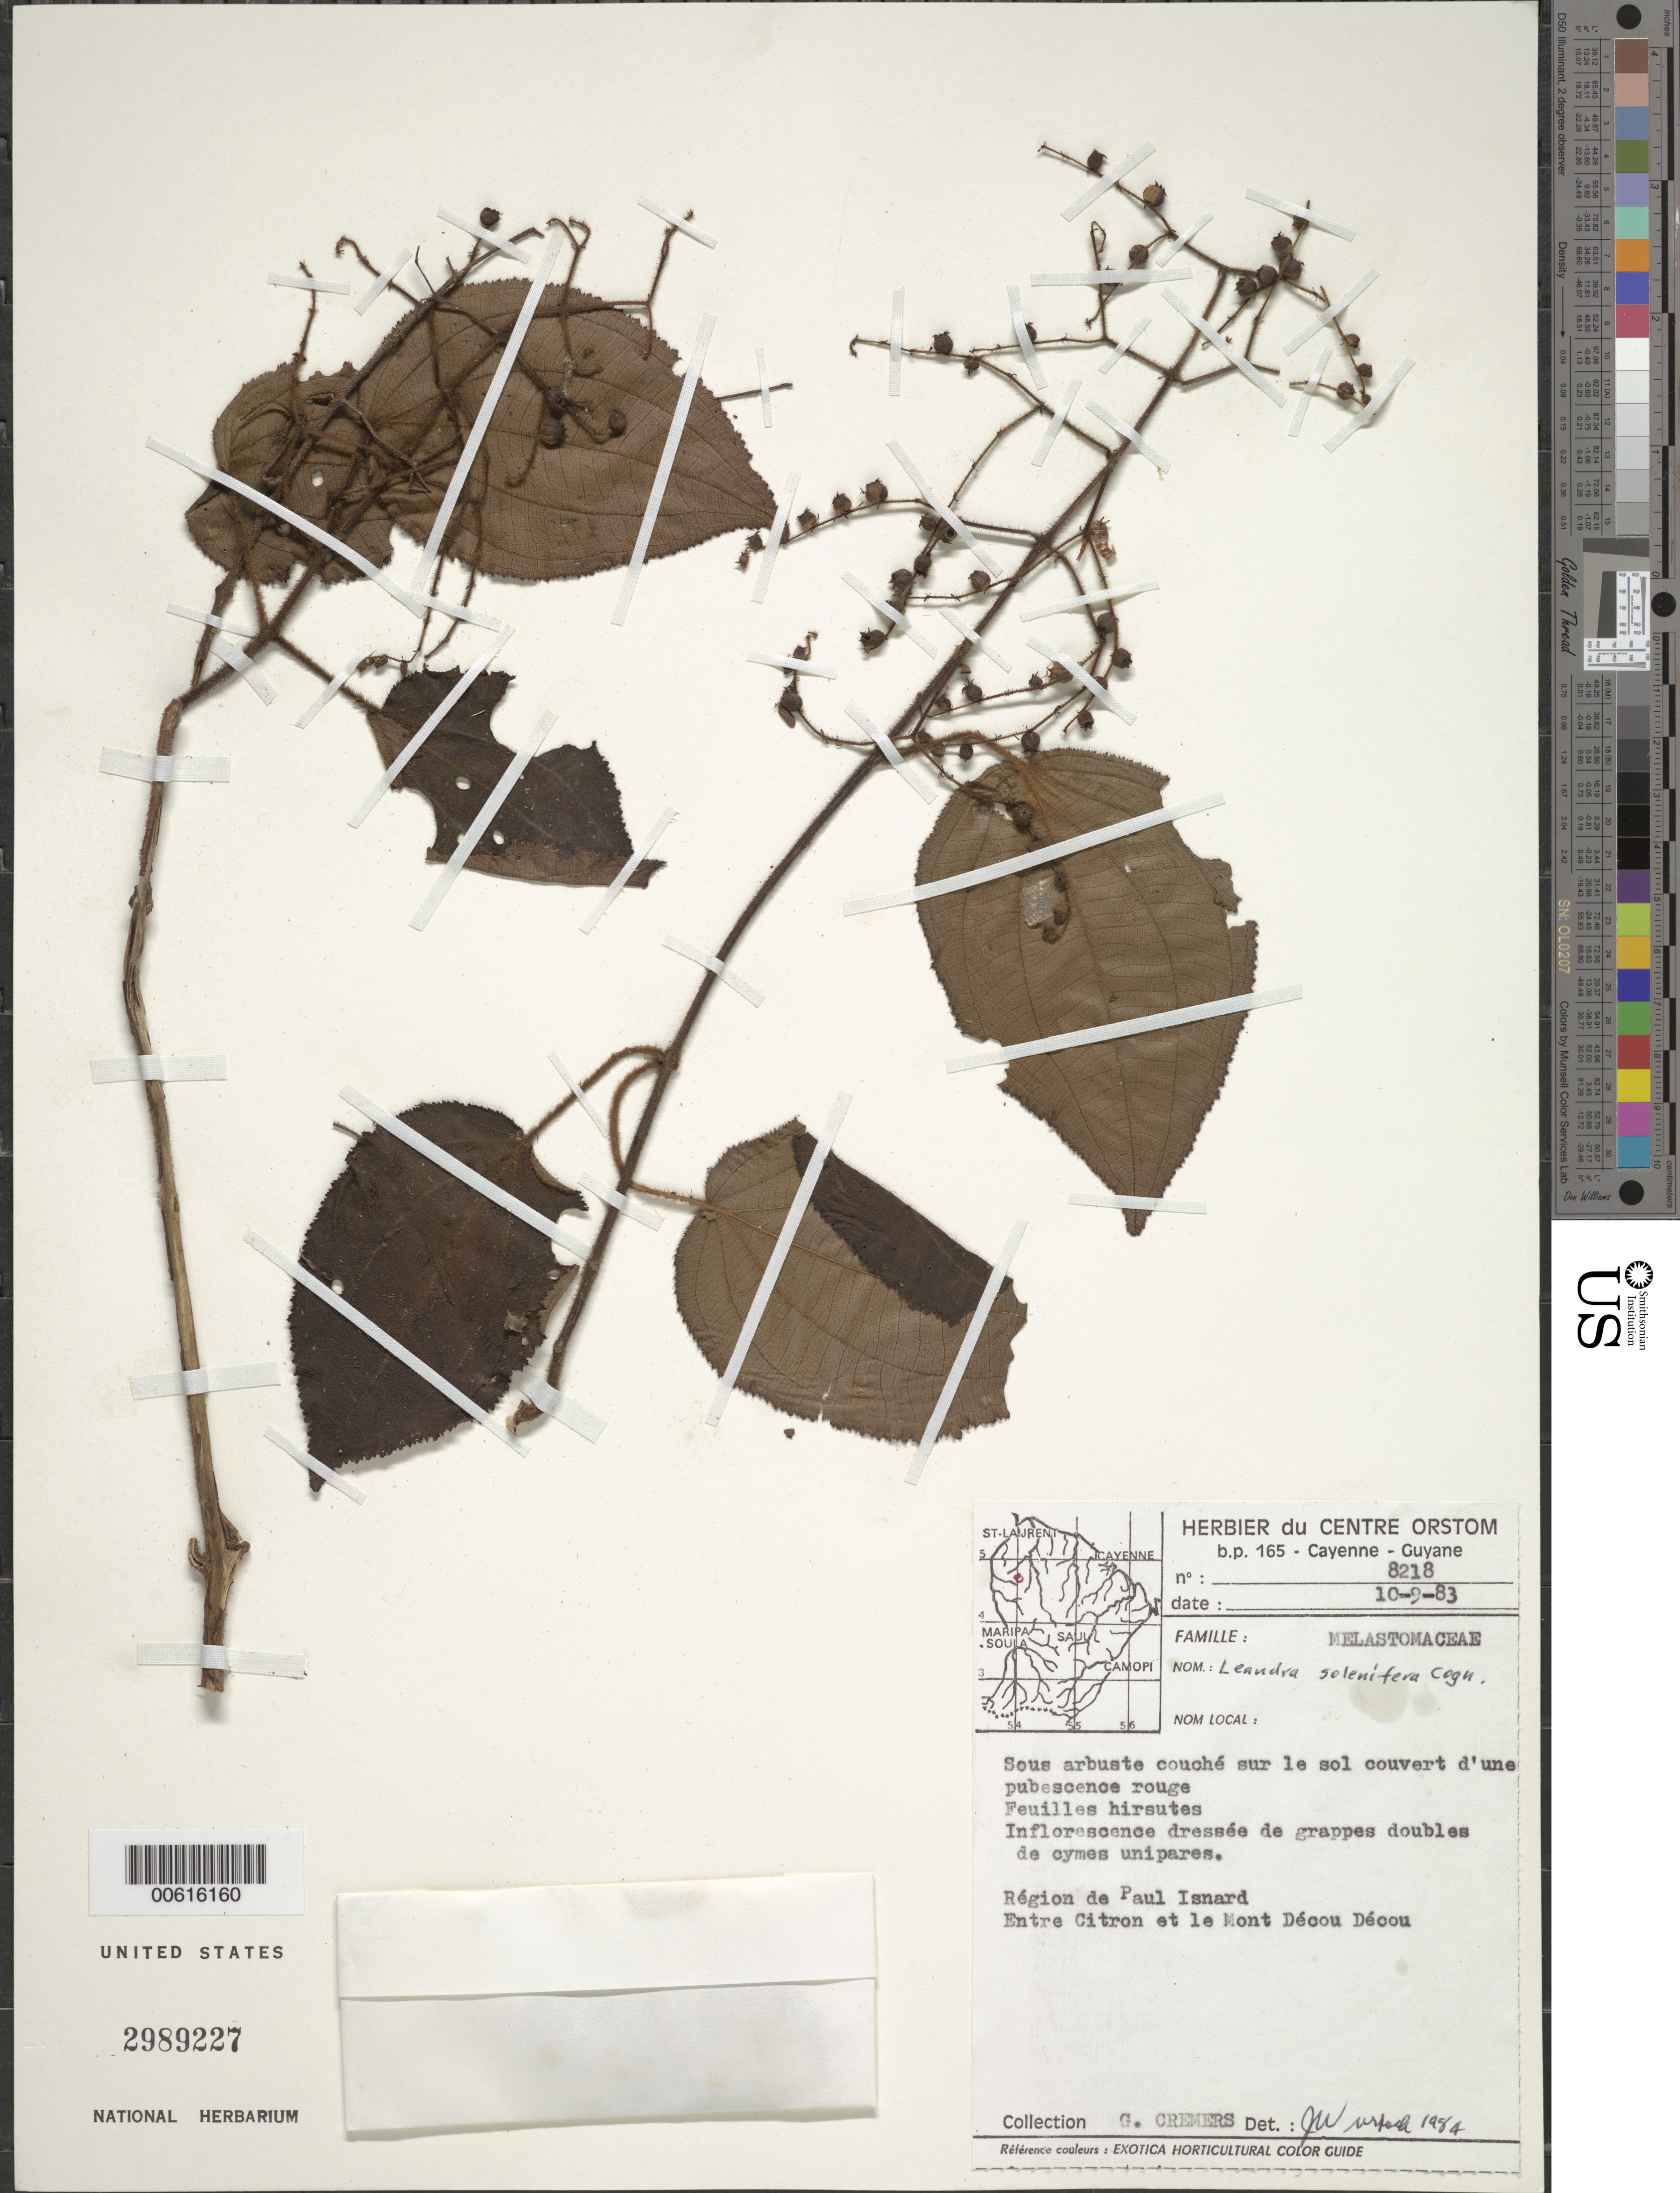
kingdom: Plantae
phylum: Tracheophyta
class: Magnoliopsida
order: Myrtales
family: Melastomataceae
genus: Leandra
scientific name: Leandra solenifera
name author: Cogn.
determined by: Wurdack, John J., (US), US (UNITED STATES)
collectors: G. Cremers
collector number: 8218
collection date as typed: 10-Sep-83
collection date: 1983-09-10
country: French Guiana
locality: Paul Isnard région, bord de piste entre Citron & le Mont Décou Décou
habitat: Couche sur le sol couvert d'une pubescnece rouge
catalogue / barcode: US 2989227